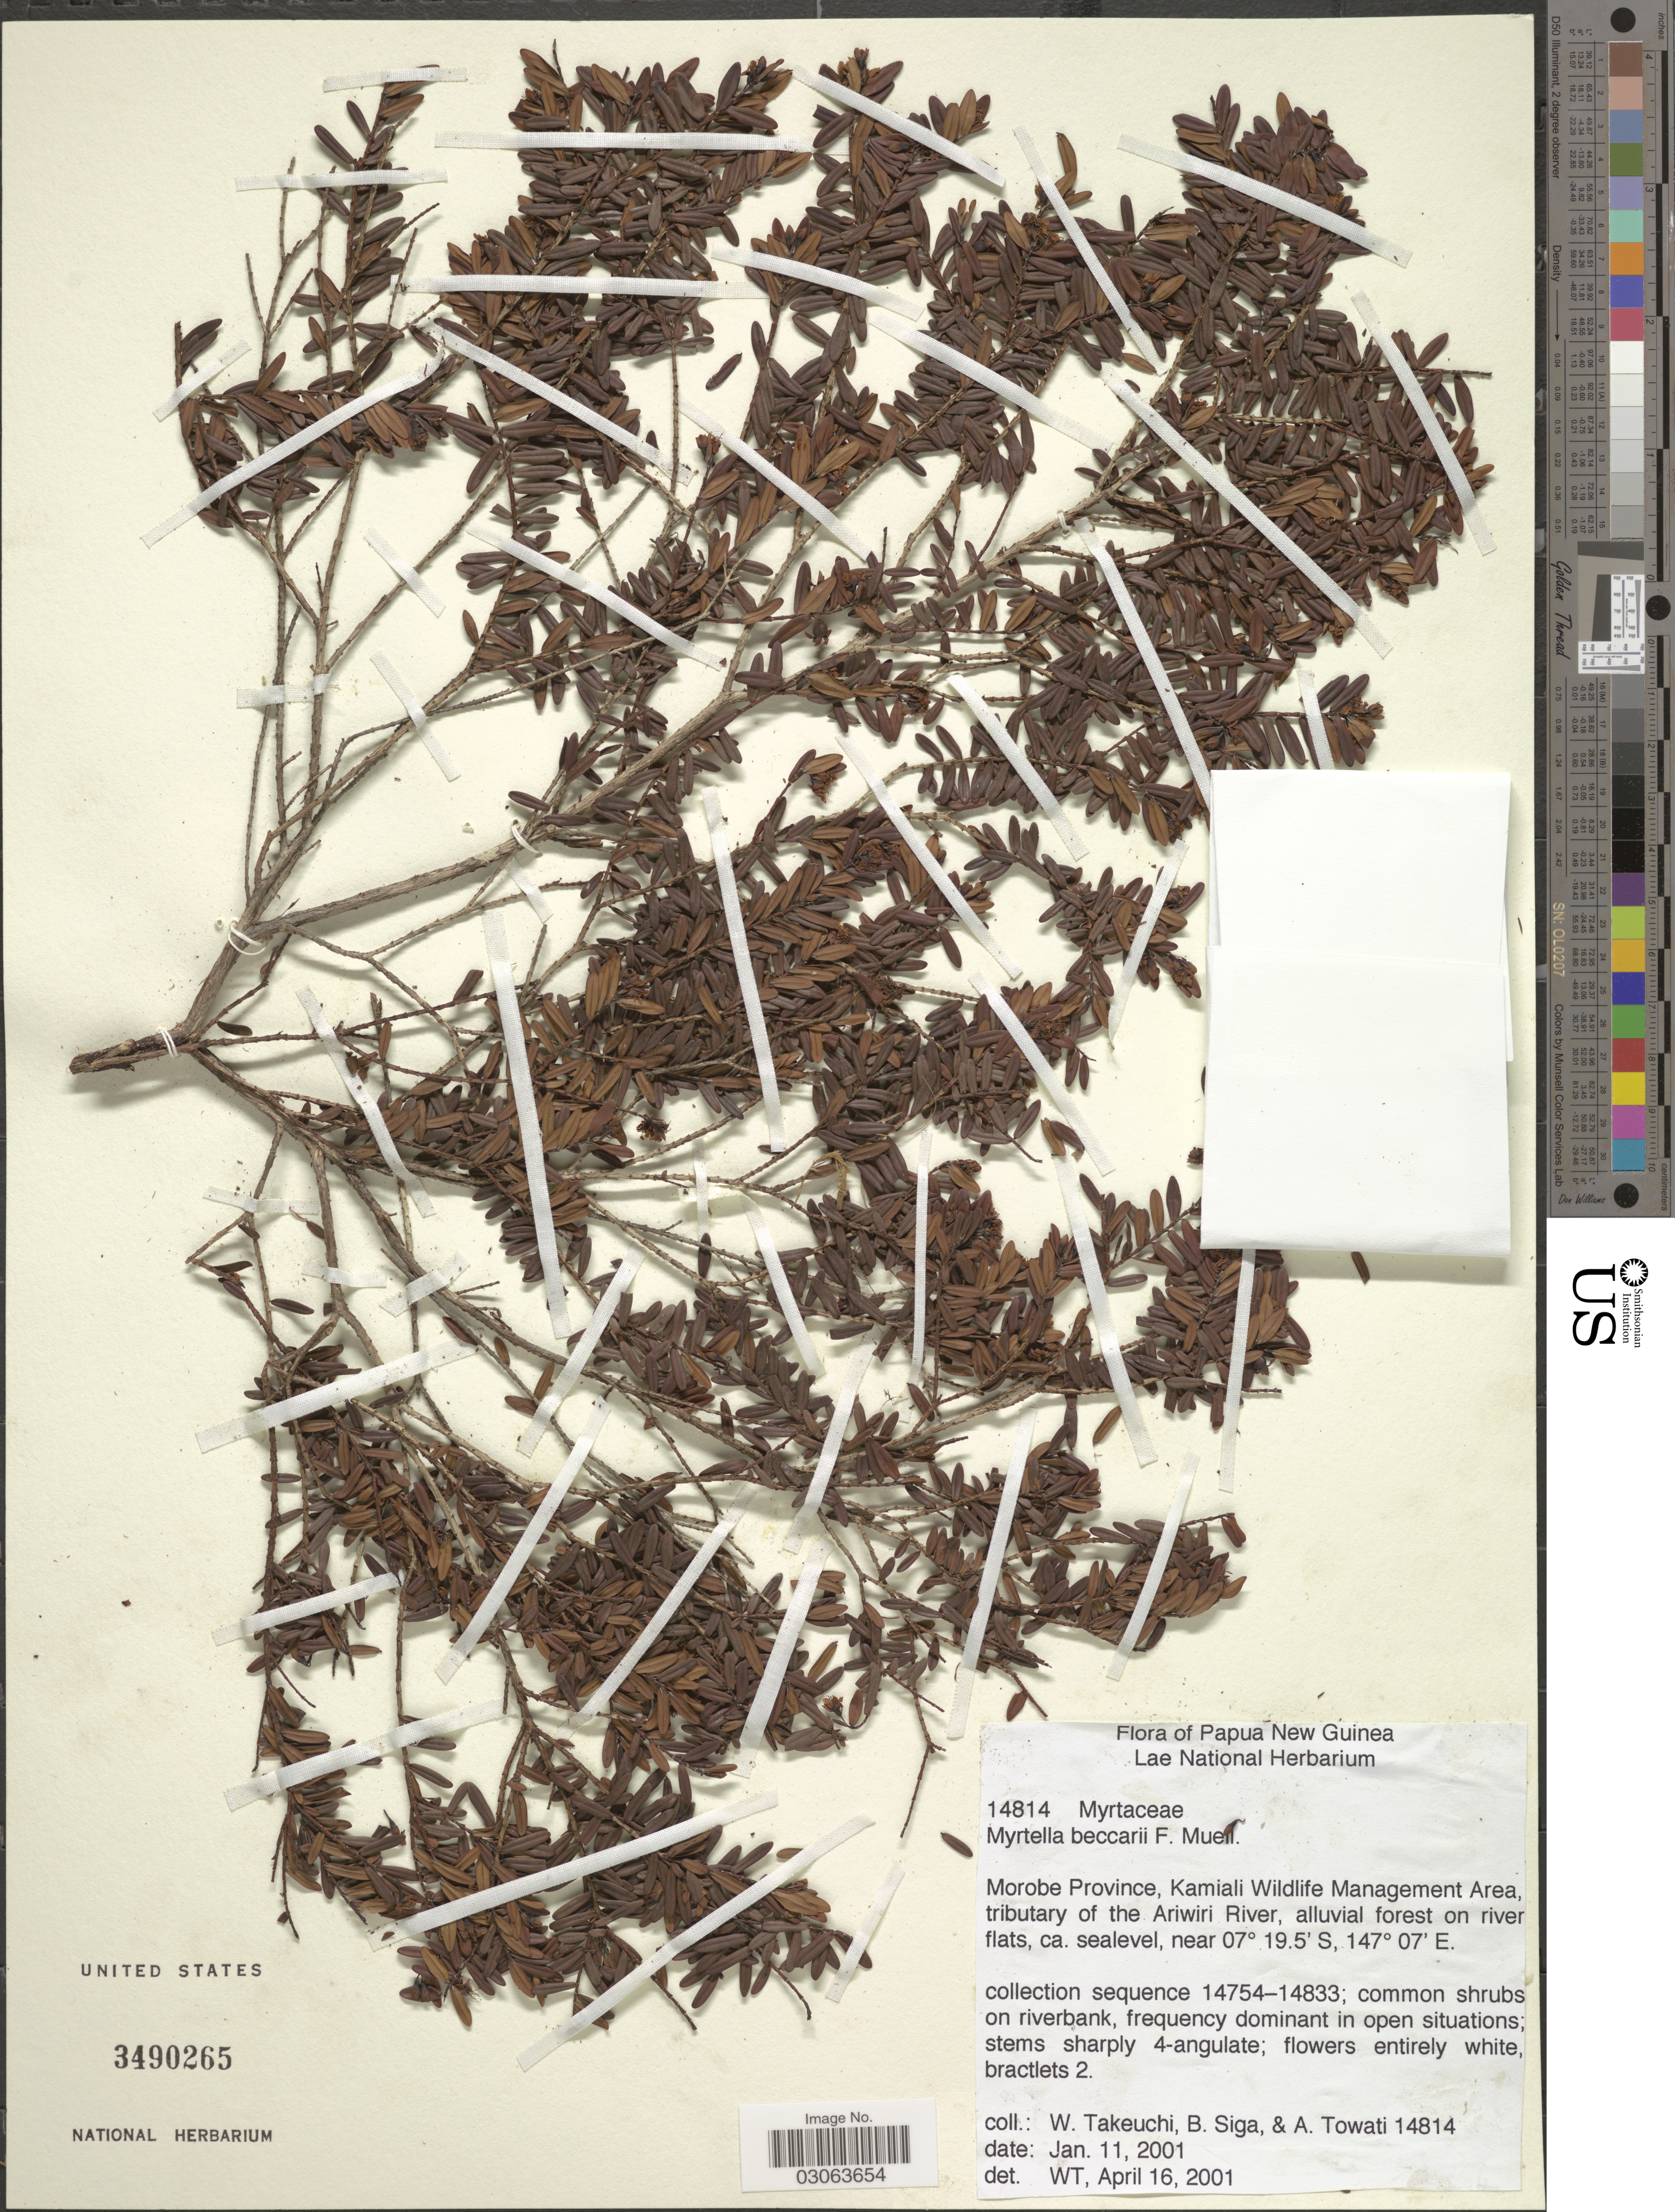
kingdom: Plantae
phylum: Tracheophyta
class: Magnoliopsida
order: Myrtales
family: Myrtaceae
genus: Myrtella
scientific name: Myrtella beccarii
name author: F. Muell.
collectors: W. Takeuchi, B. Siga & A. Towati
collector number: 14814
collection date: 2001-01-11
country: Papua New Guinea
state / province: Morobe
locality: Morobe Province, Kamiali Wildlife Management Area, tributary of the Ariwiri River, alluvial forest on river flats.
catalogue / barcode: US 3490265